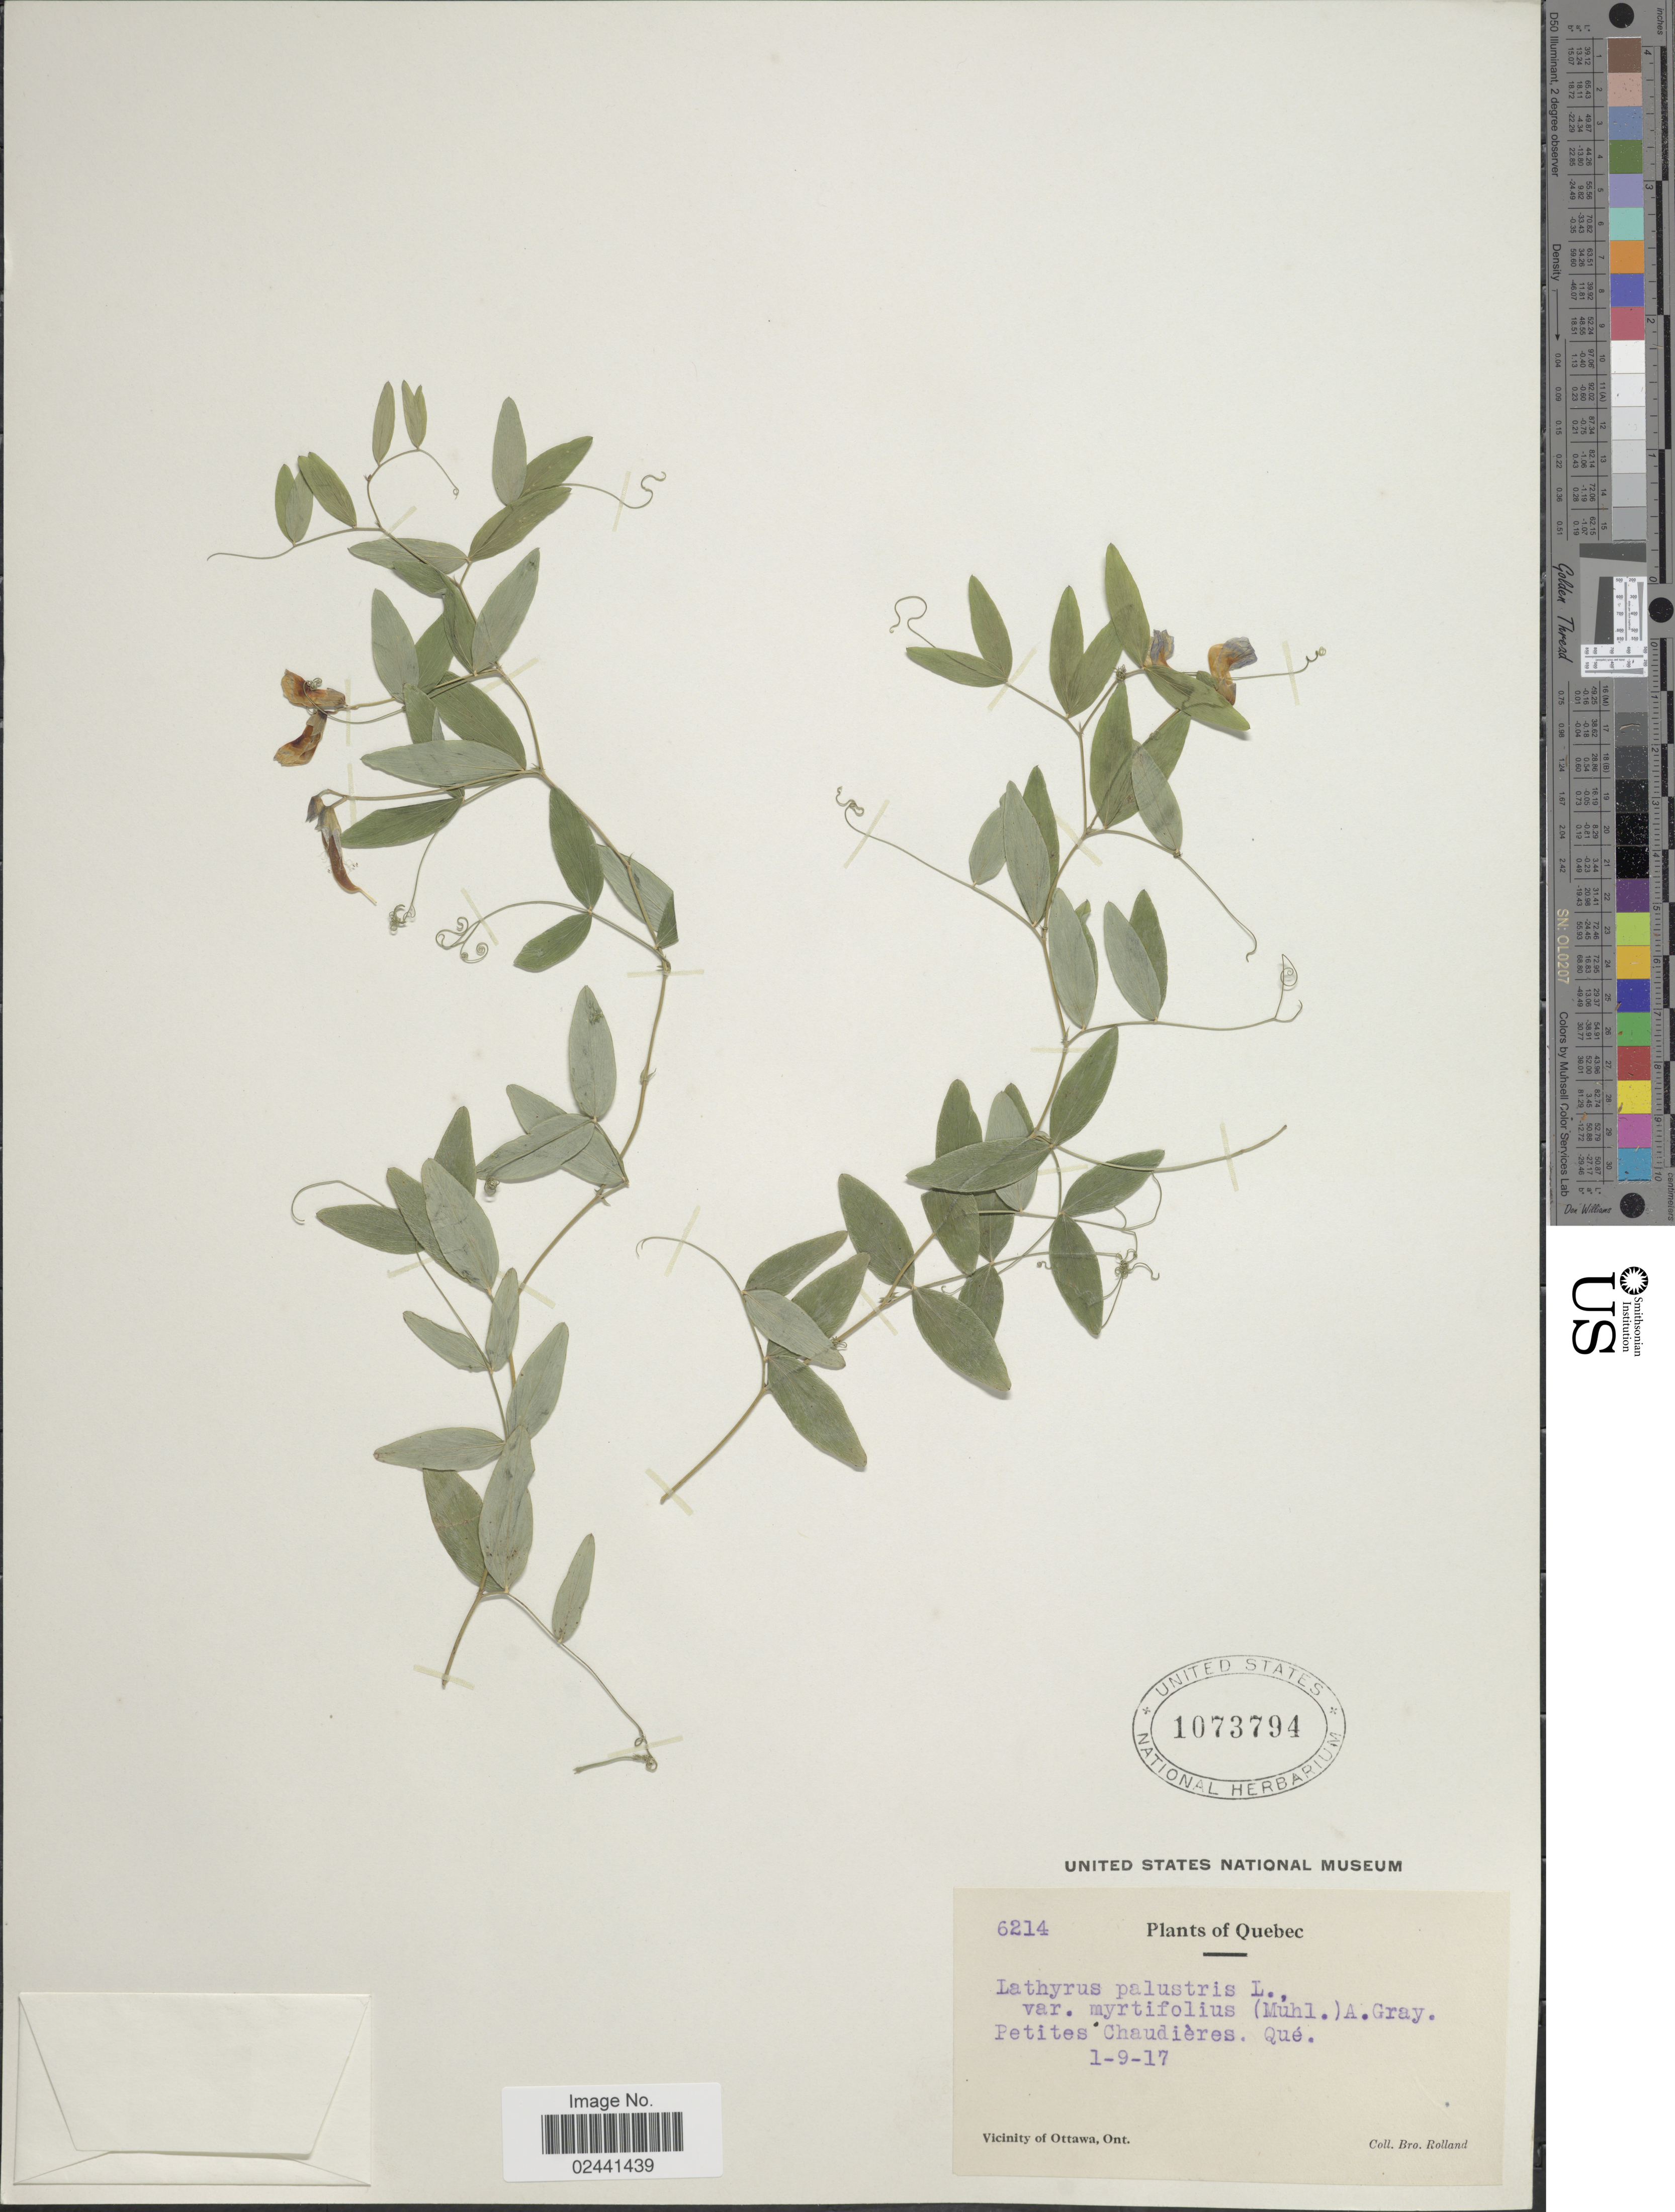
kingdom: Plantae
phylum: Tracheophyta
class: Magnoliopsida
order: Fabales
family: Fabaceae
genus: Lathyrus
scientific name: Lathyrus palustris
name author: L.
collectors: B. Rolland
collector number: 6214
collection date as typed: Transcribed d/m/y: 1/9/17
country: Canada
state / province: Quebec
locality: Petites Chaudières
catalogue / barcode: US 1073794